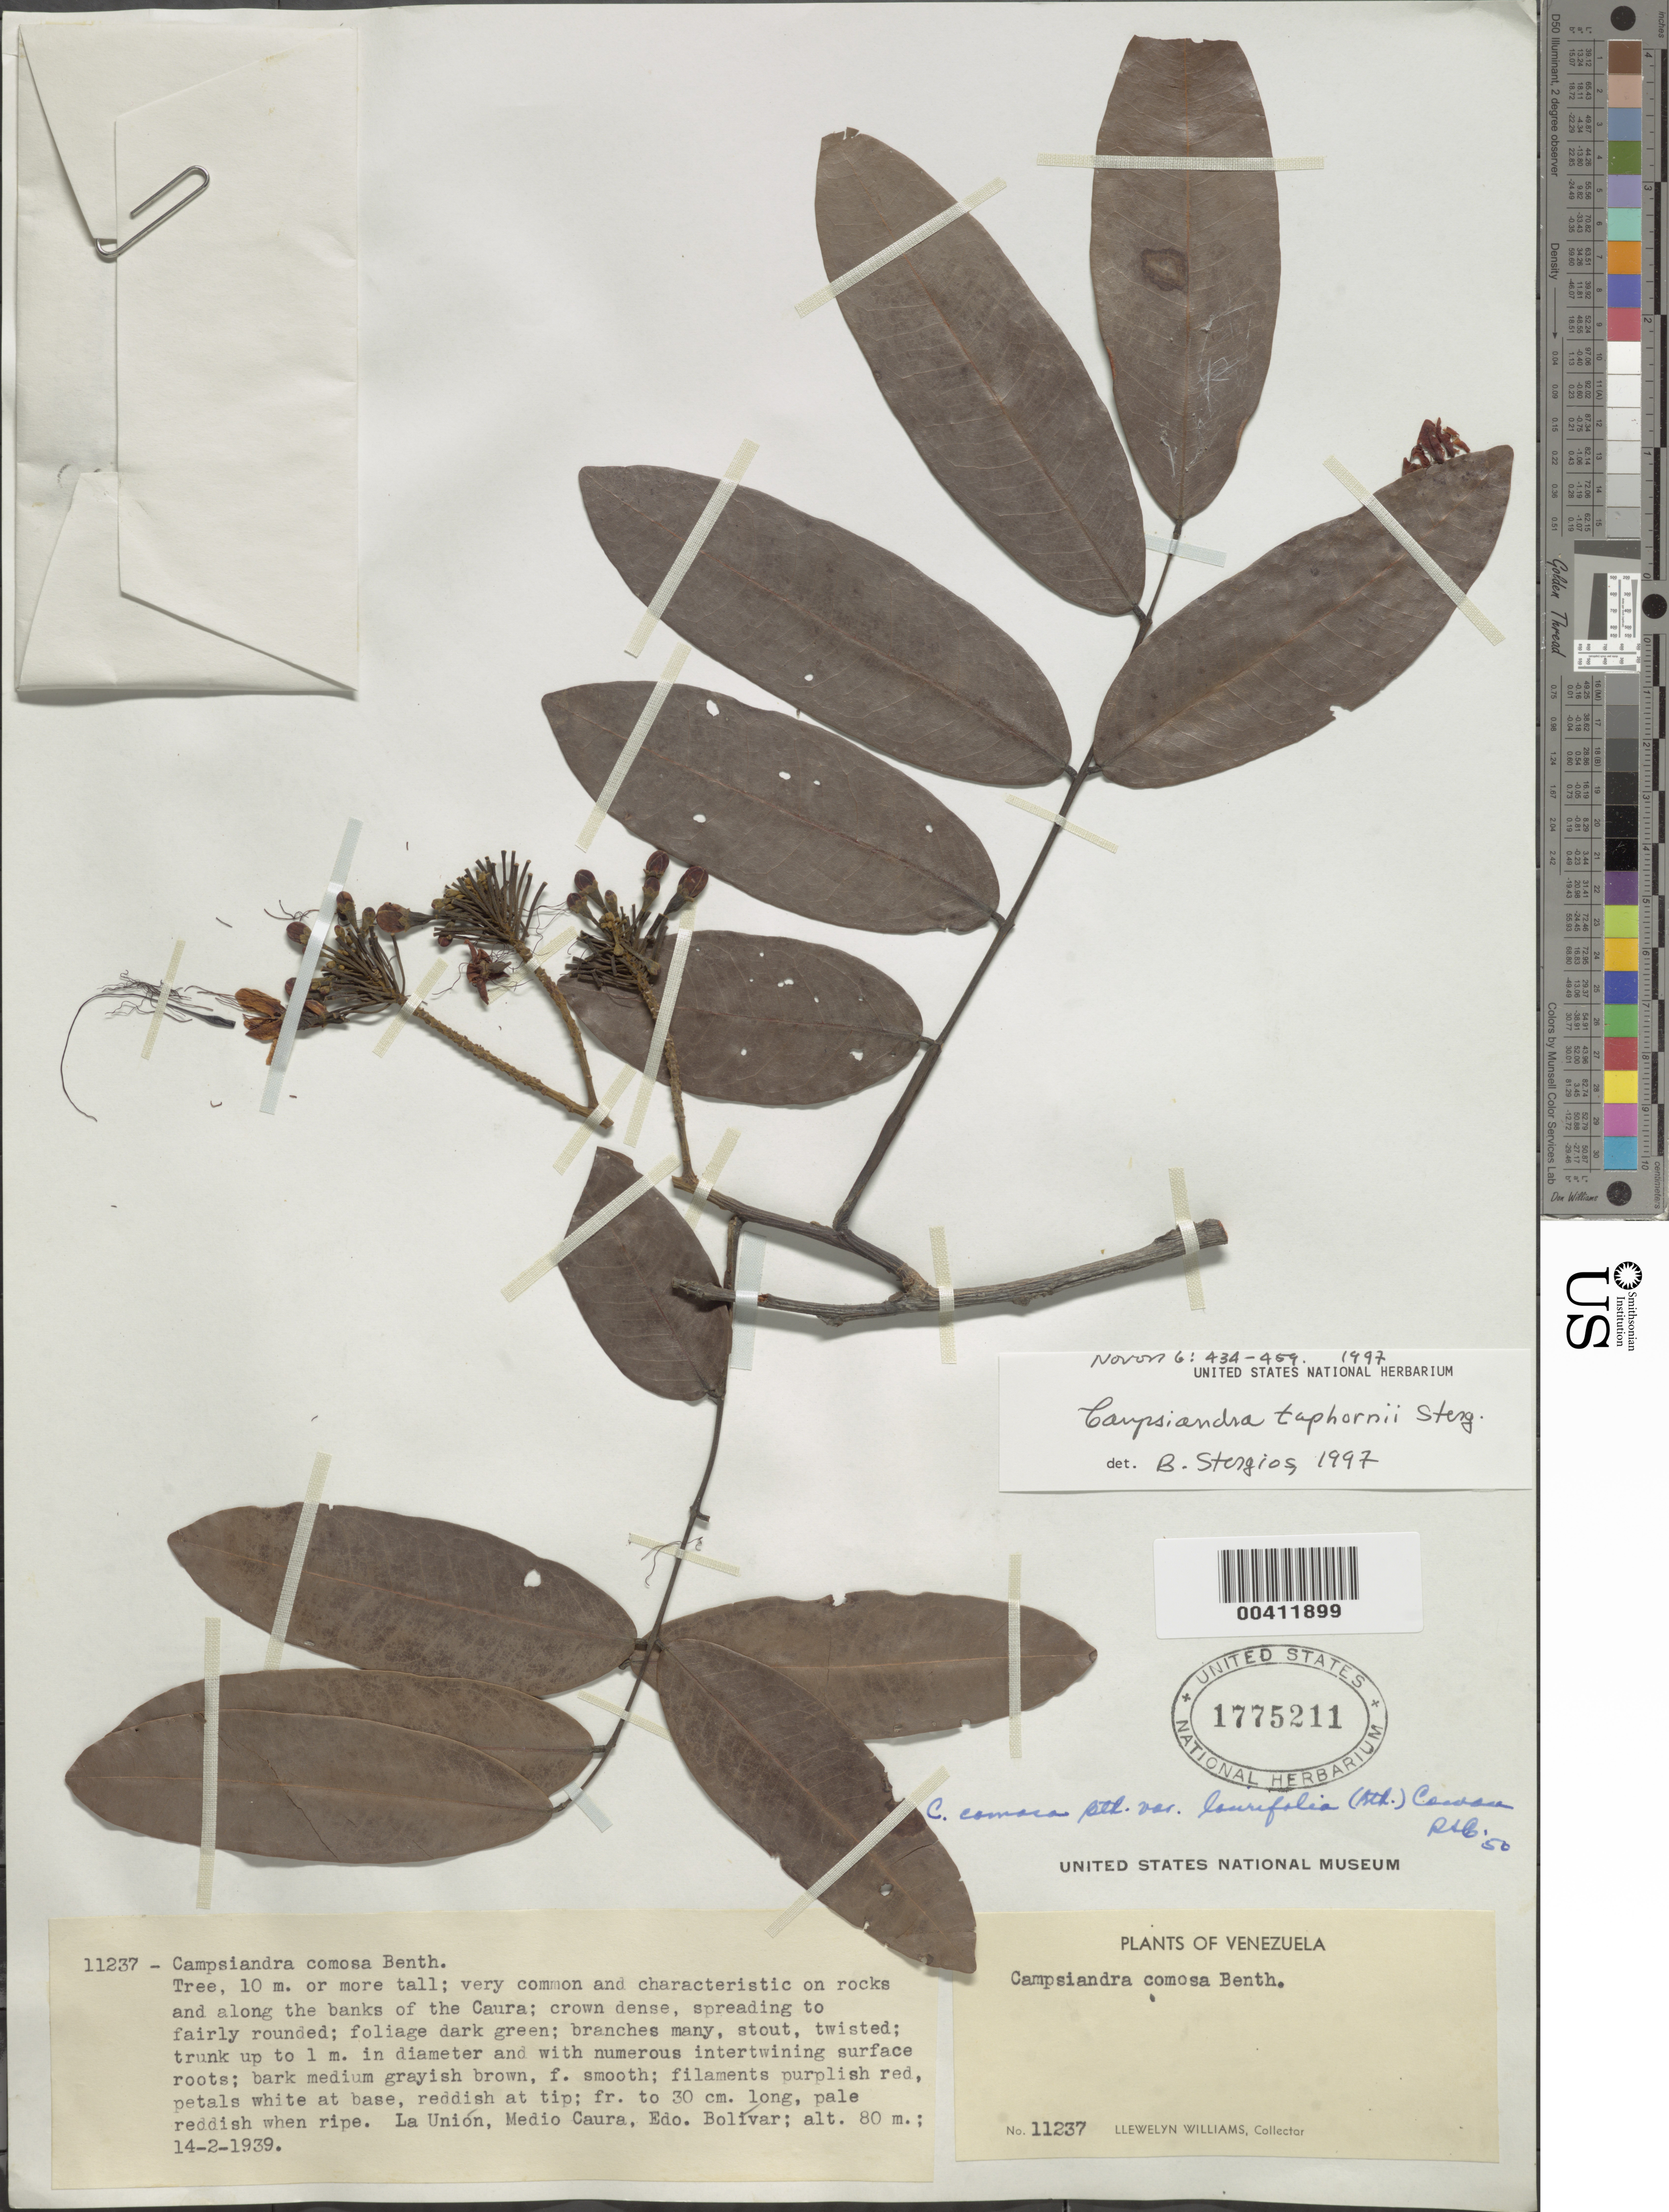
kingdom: Plantae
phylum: Tracheophyta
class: Magnoliopsida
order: Fabales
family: Fabaceae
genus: Campsiandra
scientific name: Campsiandra taphornii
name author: Ster.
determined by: Cowan, R. S.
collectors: Ll. Williams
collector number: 11237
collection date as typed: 14 Feb 1939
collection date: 1939-02-14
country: Venezuela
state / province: Bolivar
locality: La union, medio caura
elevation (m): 80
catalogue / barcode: US 1775211